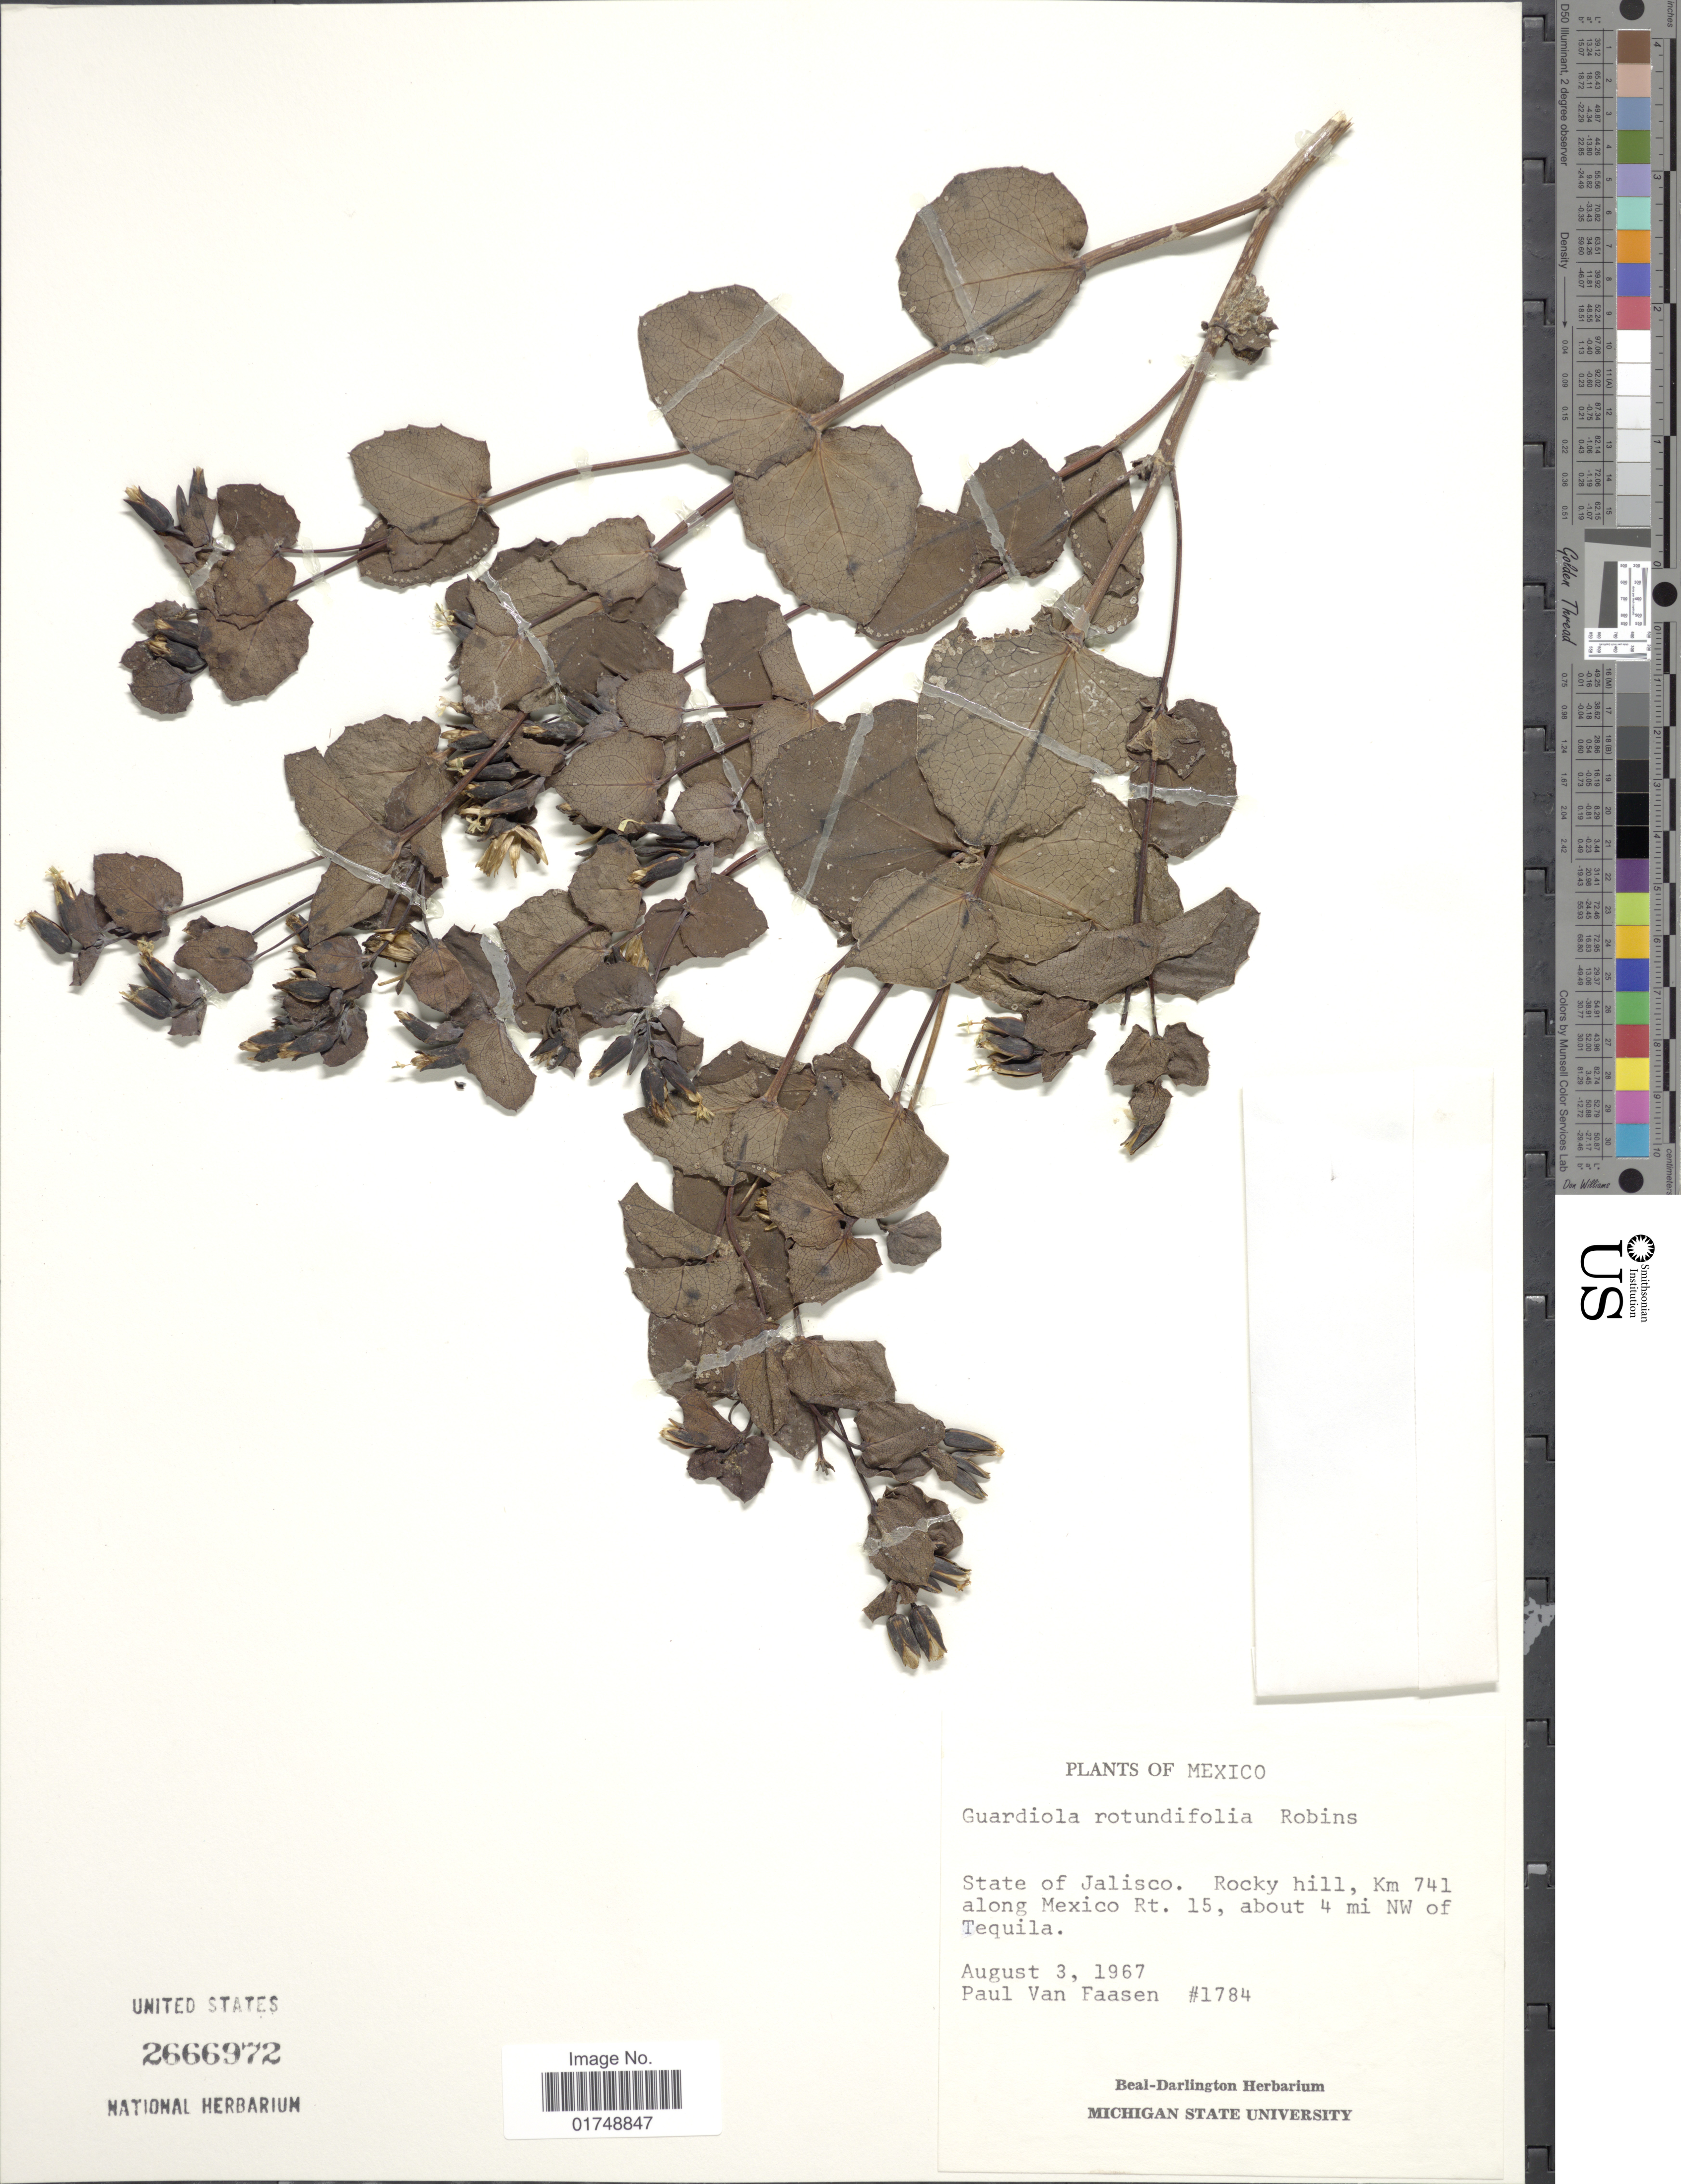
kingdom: Plantae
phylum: Tracheophyta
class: Magnoliopsida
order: Asterales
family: Asteraceae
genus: Guardiola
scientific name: Guardiola rotundifolia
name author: B.L. Rob.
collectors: P. Van Faasen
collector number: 1784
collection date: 1967-08-03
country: Mexico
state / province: Jalisco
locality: Satte of Jalisco. Rocky hill, km 741 along Mexico Rt. 15, about 4 mi NW of Tequila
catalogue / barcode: US 2666972